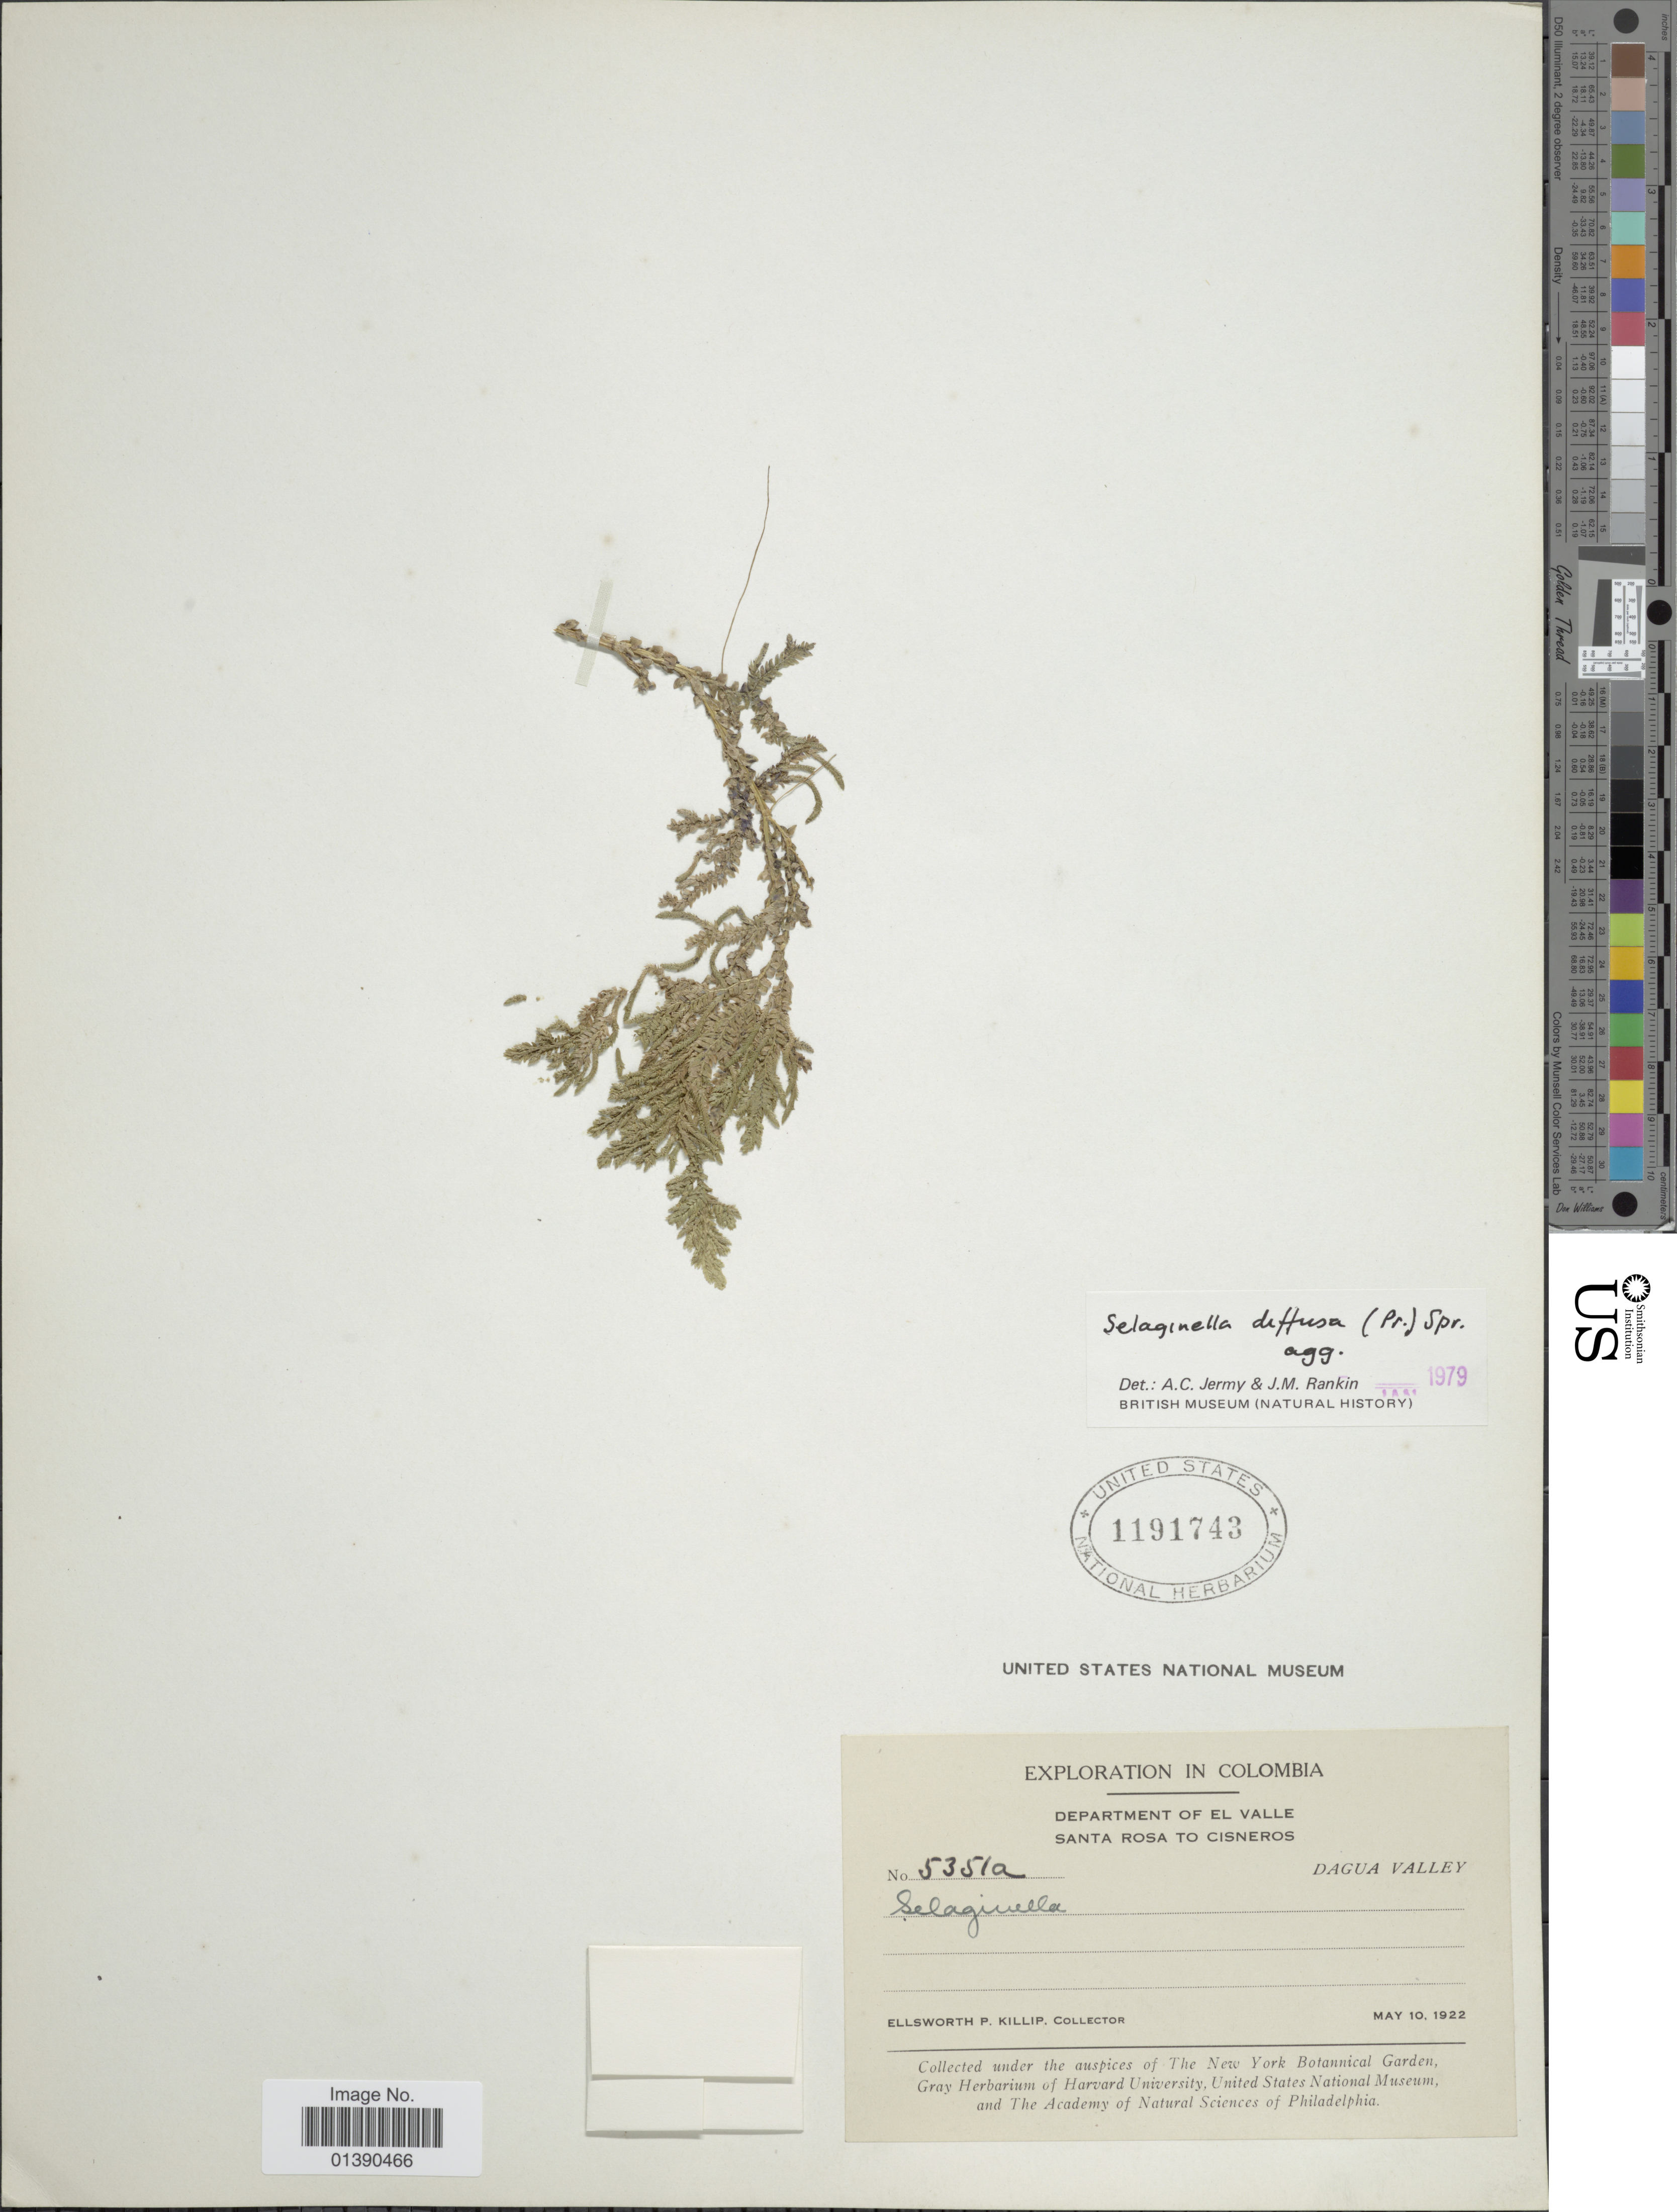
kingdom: Plantae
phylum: Tracheophyta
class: Lycopodiopsida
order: Selaginellales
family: Selaginellaceae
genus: Selaginella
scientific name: Selaginella diffusa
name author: (C. Presl) Spring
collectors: E. P. Killip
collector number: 5351a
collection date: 1922-05-10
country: Colombia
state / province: Valle del Cauca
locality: Department of El Valle Santa Rosa to Cisneros, Dagua Valley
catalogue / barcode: US 1191743